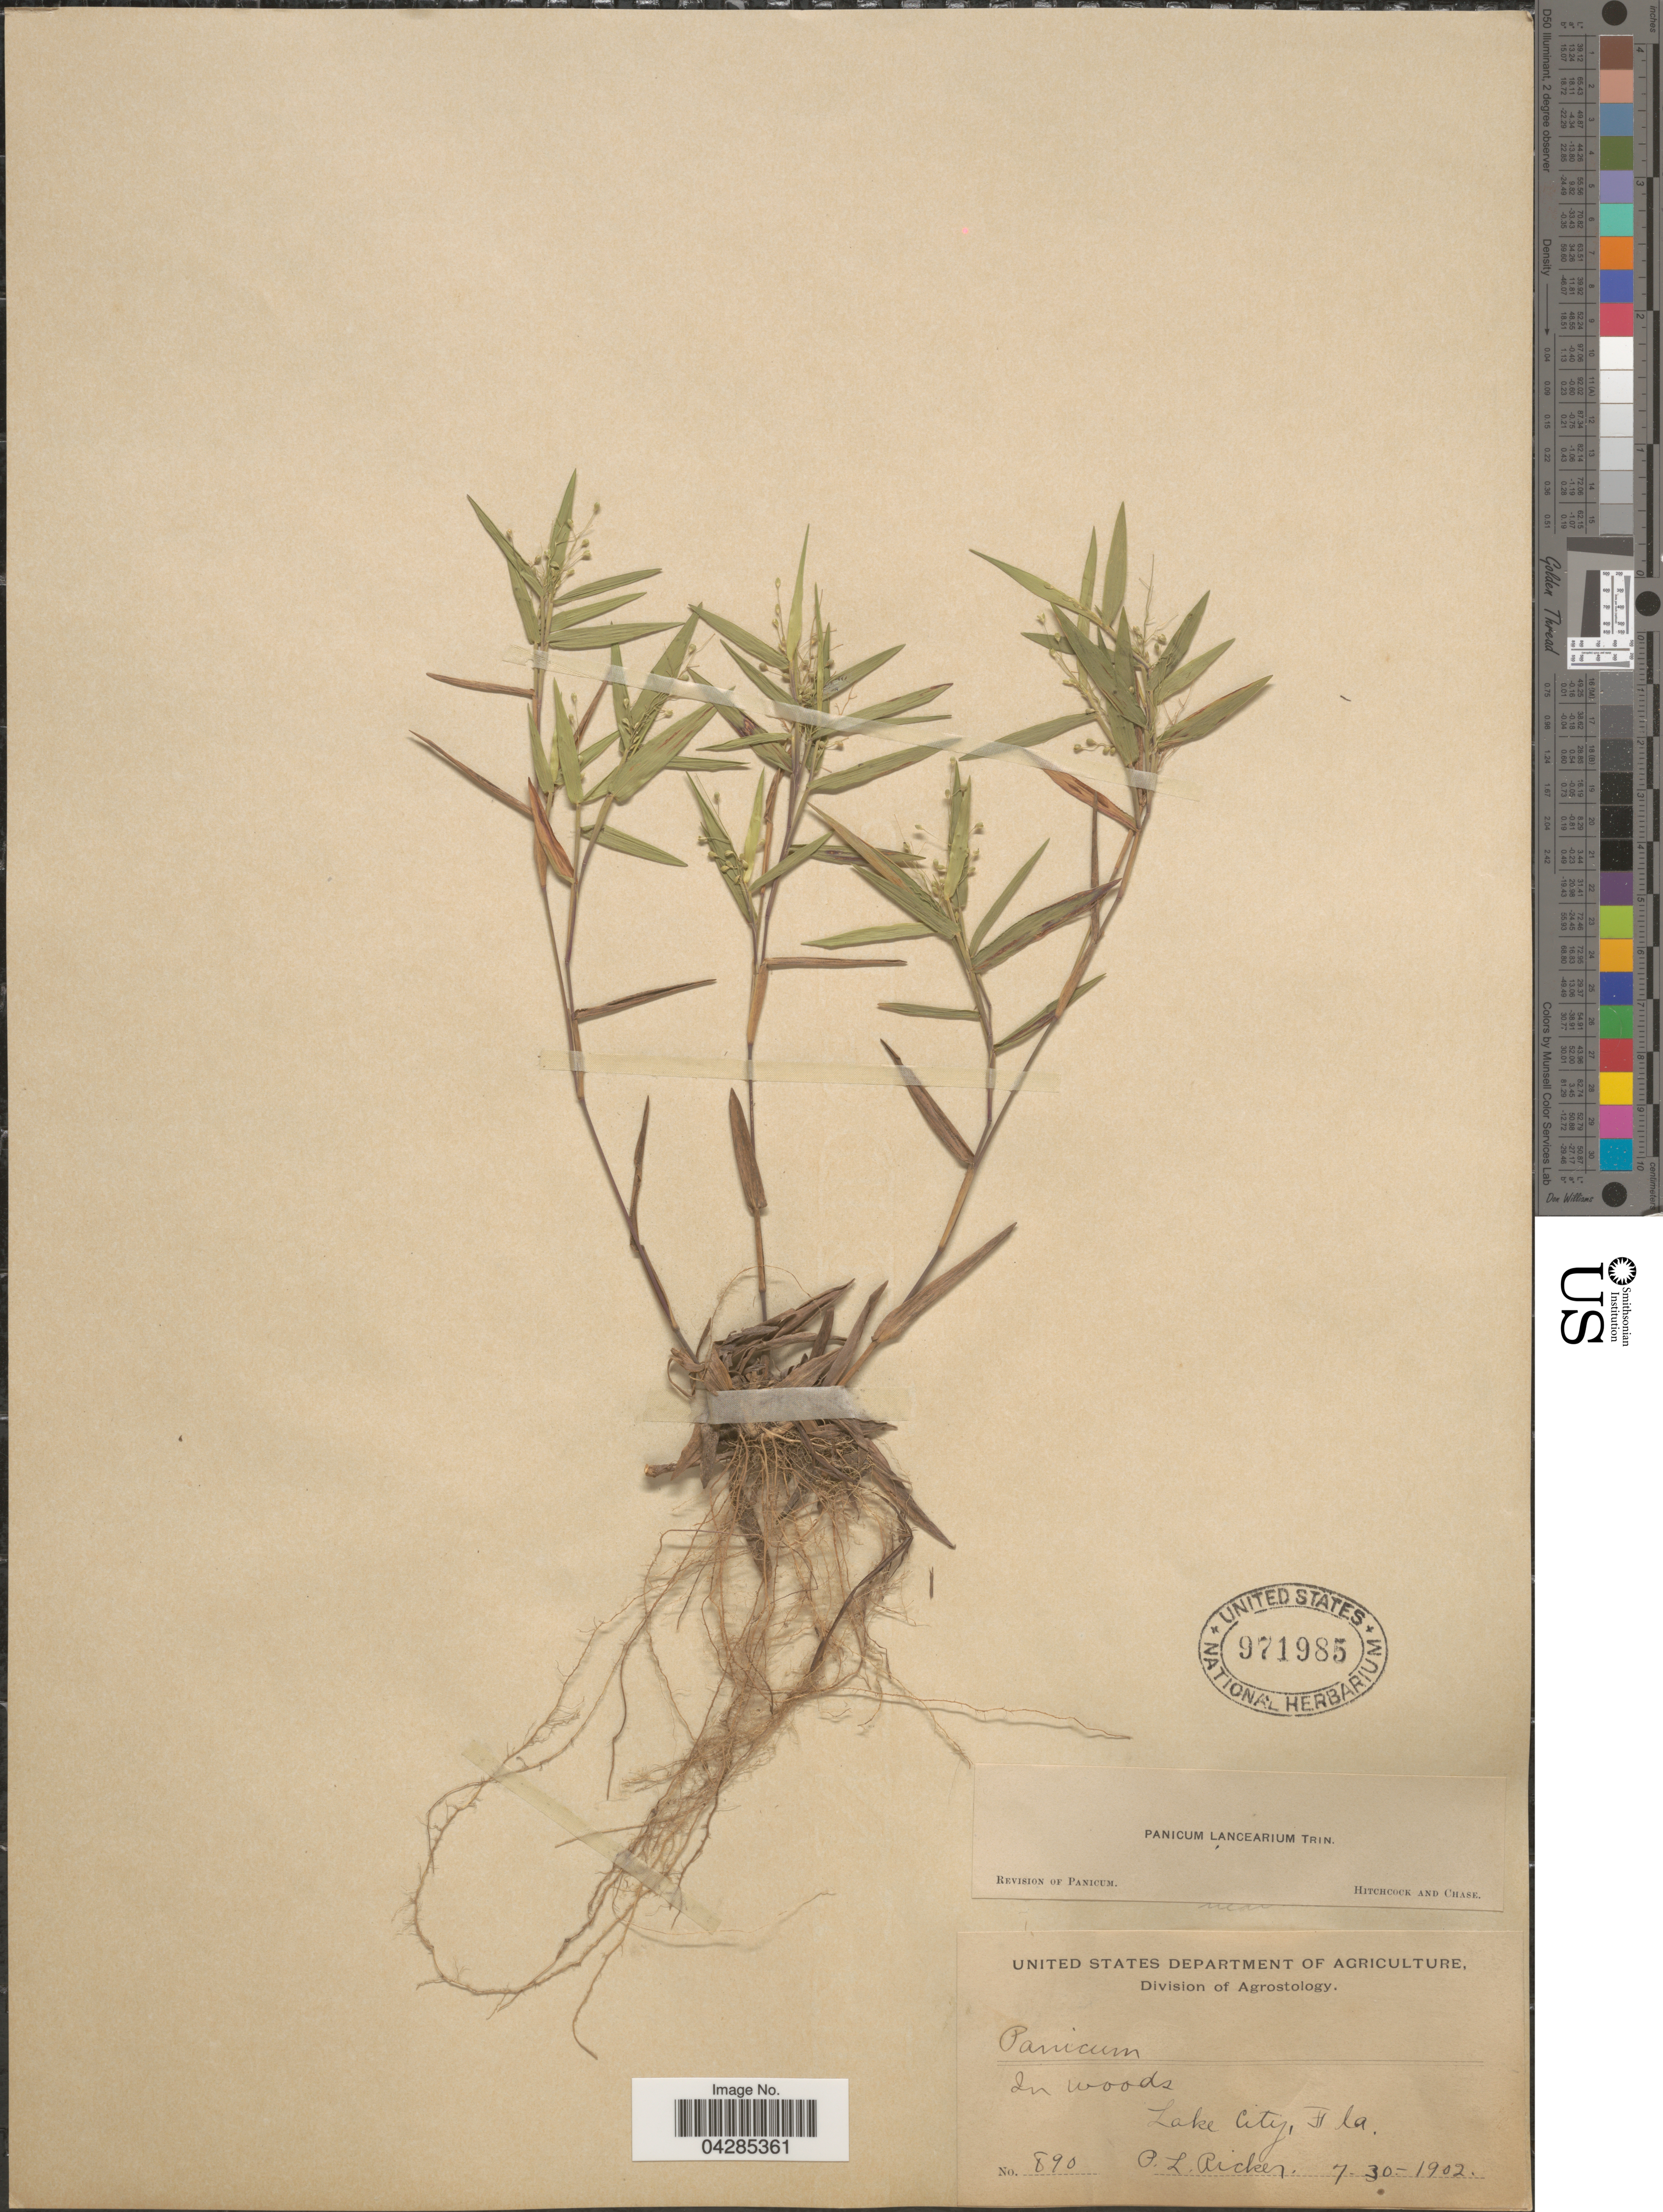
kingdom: Plantae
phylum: Tracheophyta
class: Liliopsida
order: Poales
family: Poaceae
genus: Dichanthelium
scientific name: Dichanthelium portoricense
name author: (Desv. ex Ham.) B.F. Hansen & Wunderlin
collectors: P. Ricker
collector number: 890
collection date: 1902-07-30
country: United States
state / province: Florida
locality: In woods. Lake City.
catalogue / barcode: US 971985